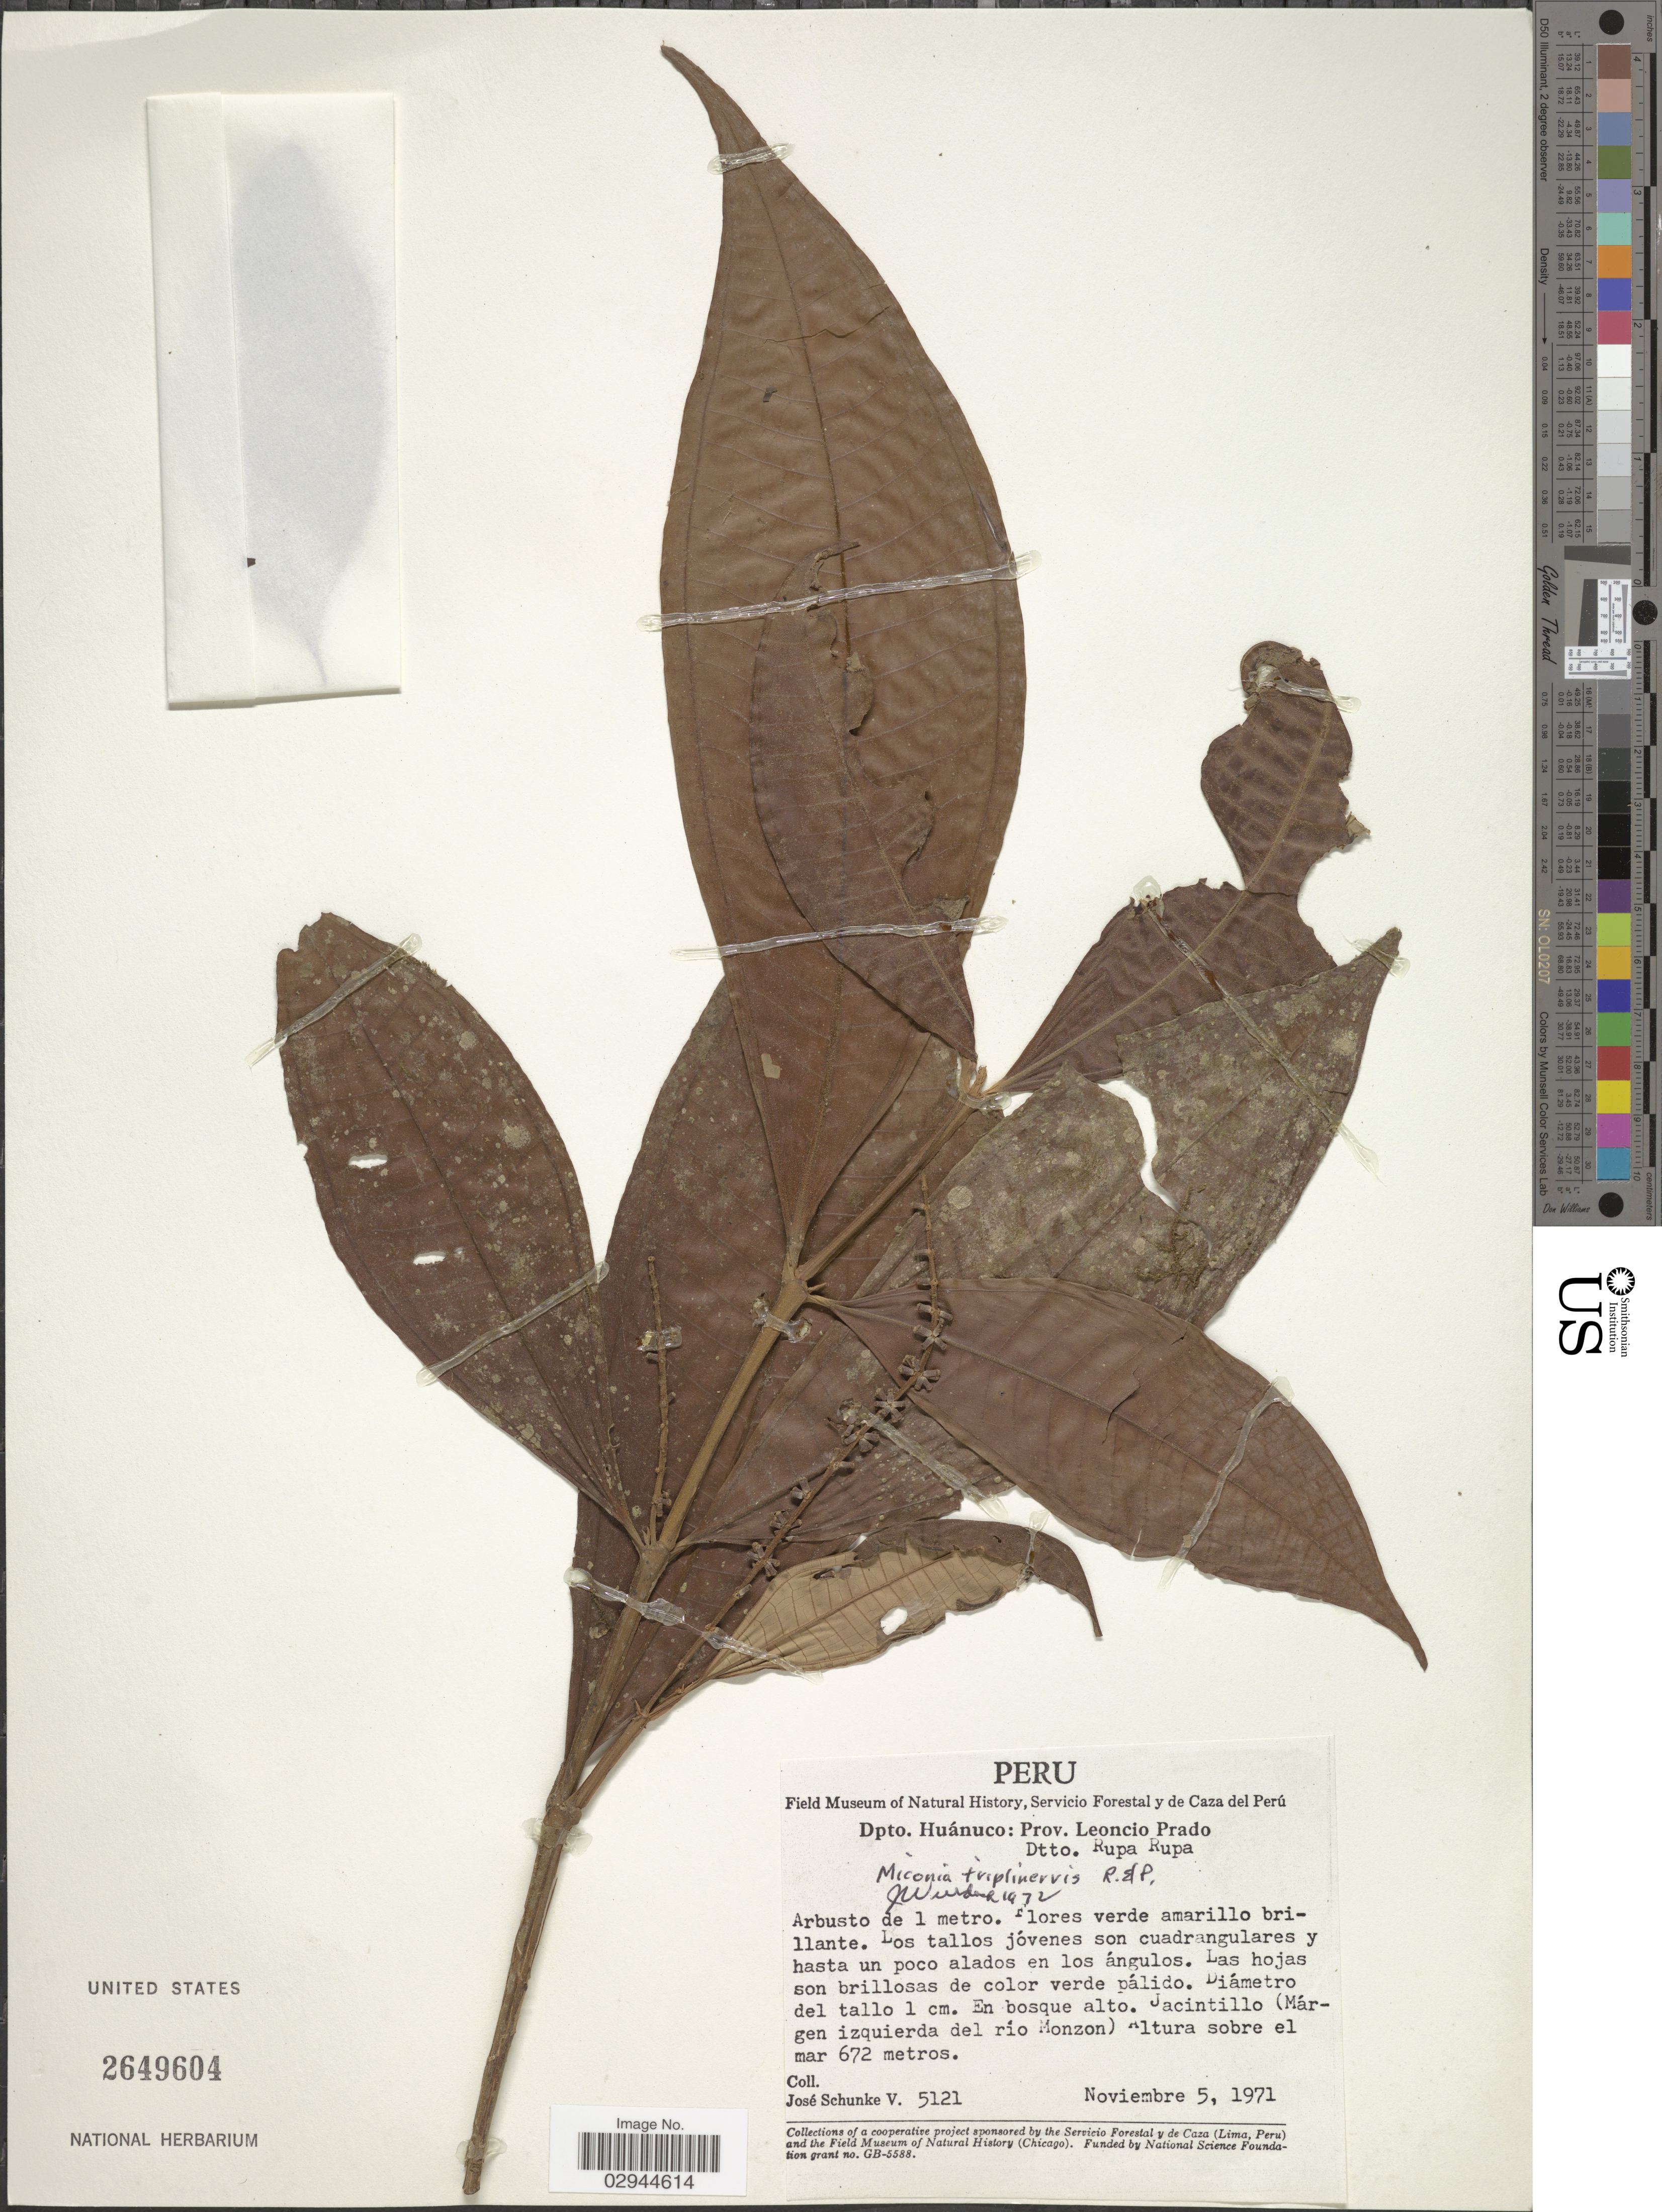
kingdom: Plantae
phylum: Tracheophyta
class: Magnoliopsida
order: Myrtales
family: Melastomataceae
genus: Miconia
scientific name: Miconia triplinervis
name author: Ruiz & Pav.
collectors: J. Schunke Vigo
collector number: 5121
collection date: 1971-11-05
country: Peru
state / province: Huánuco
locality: Dpto. Huánuco: Prov. Leoncio Prado, Dtto. Rupa Rupa, Jacintillo (Márgen izquierda del río Monzon).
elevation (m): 672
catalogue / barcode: US 2649604